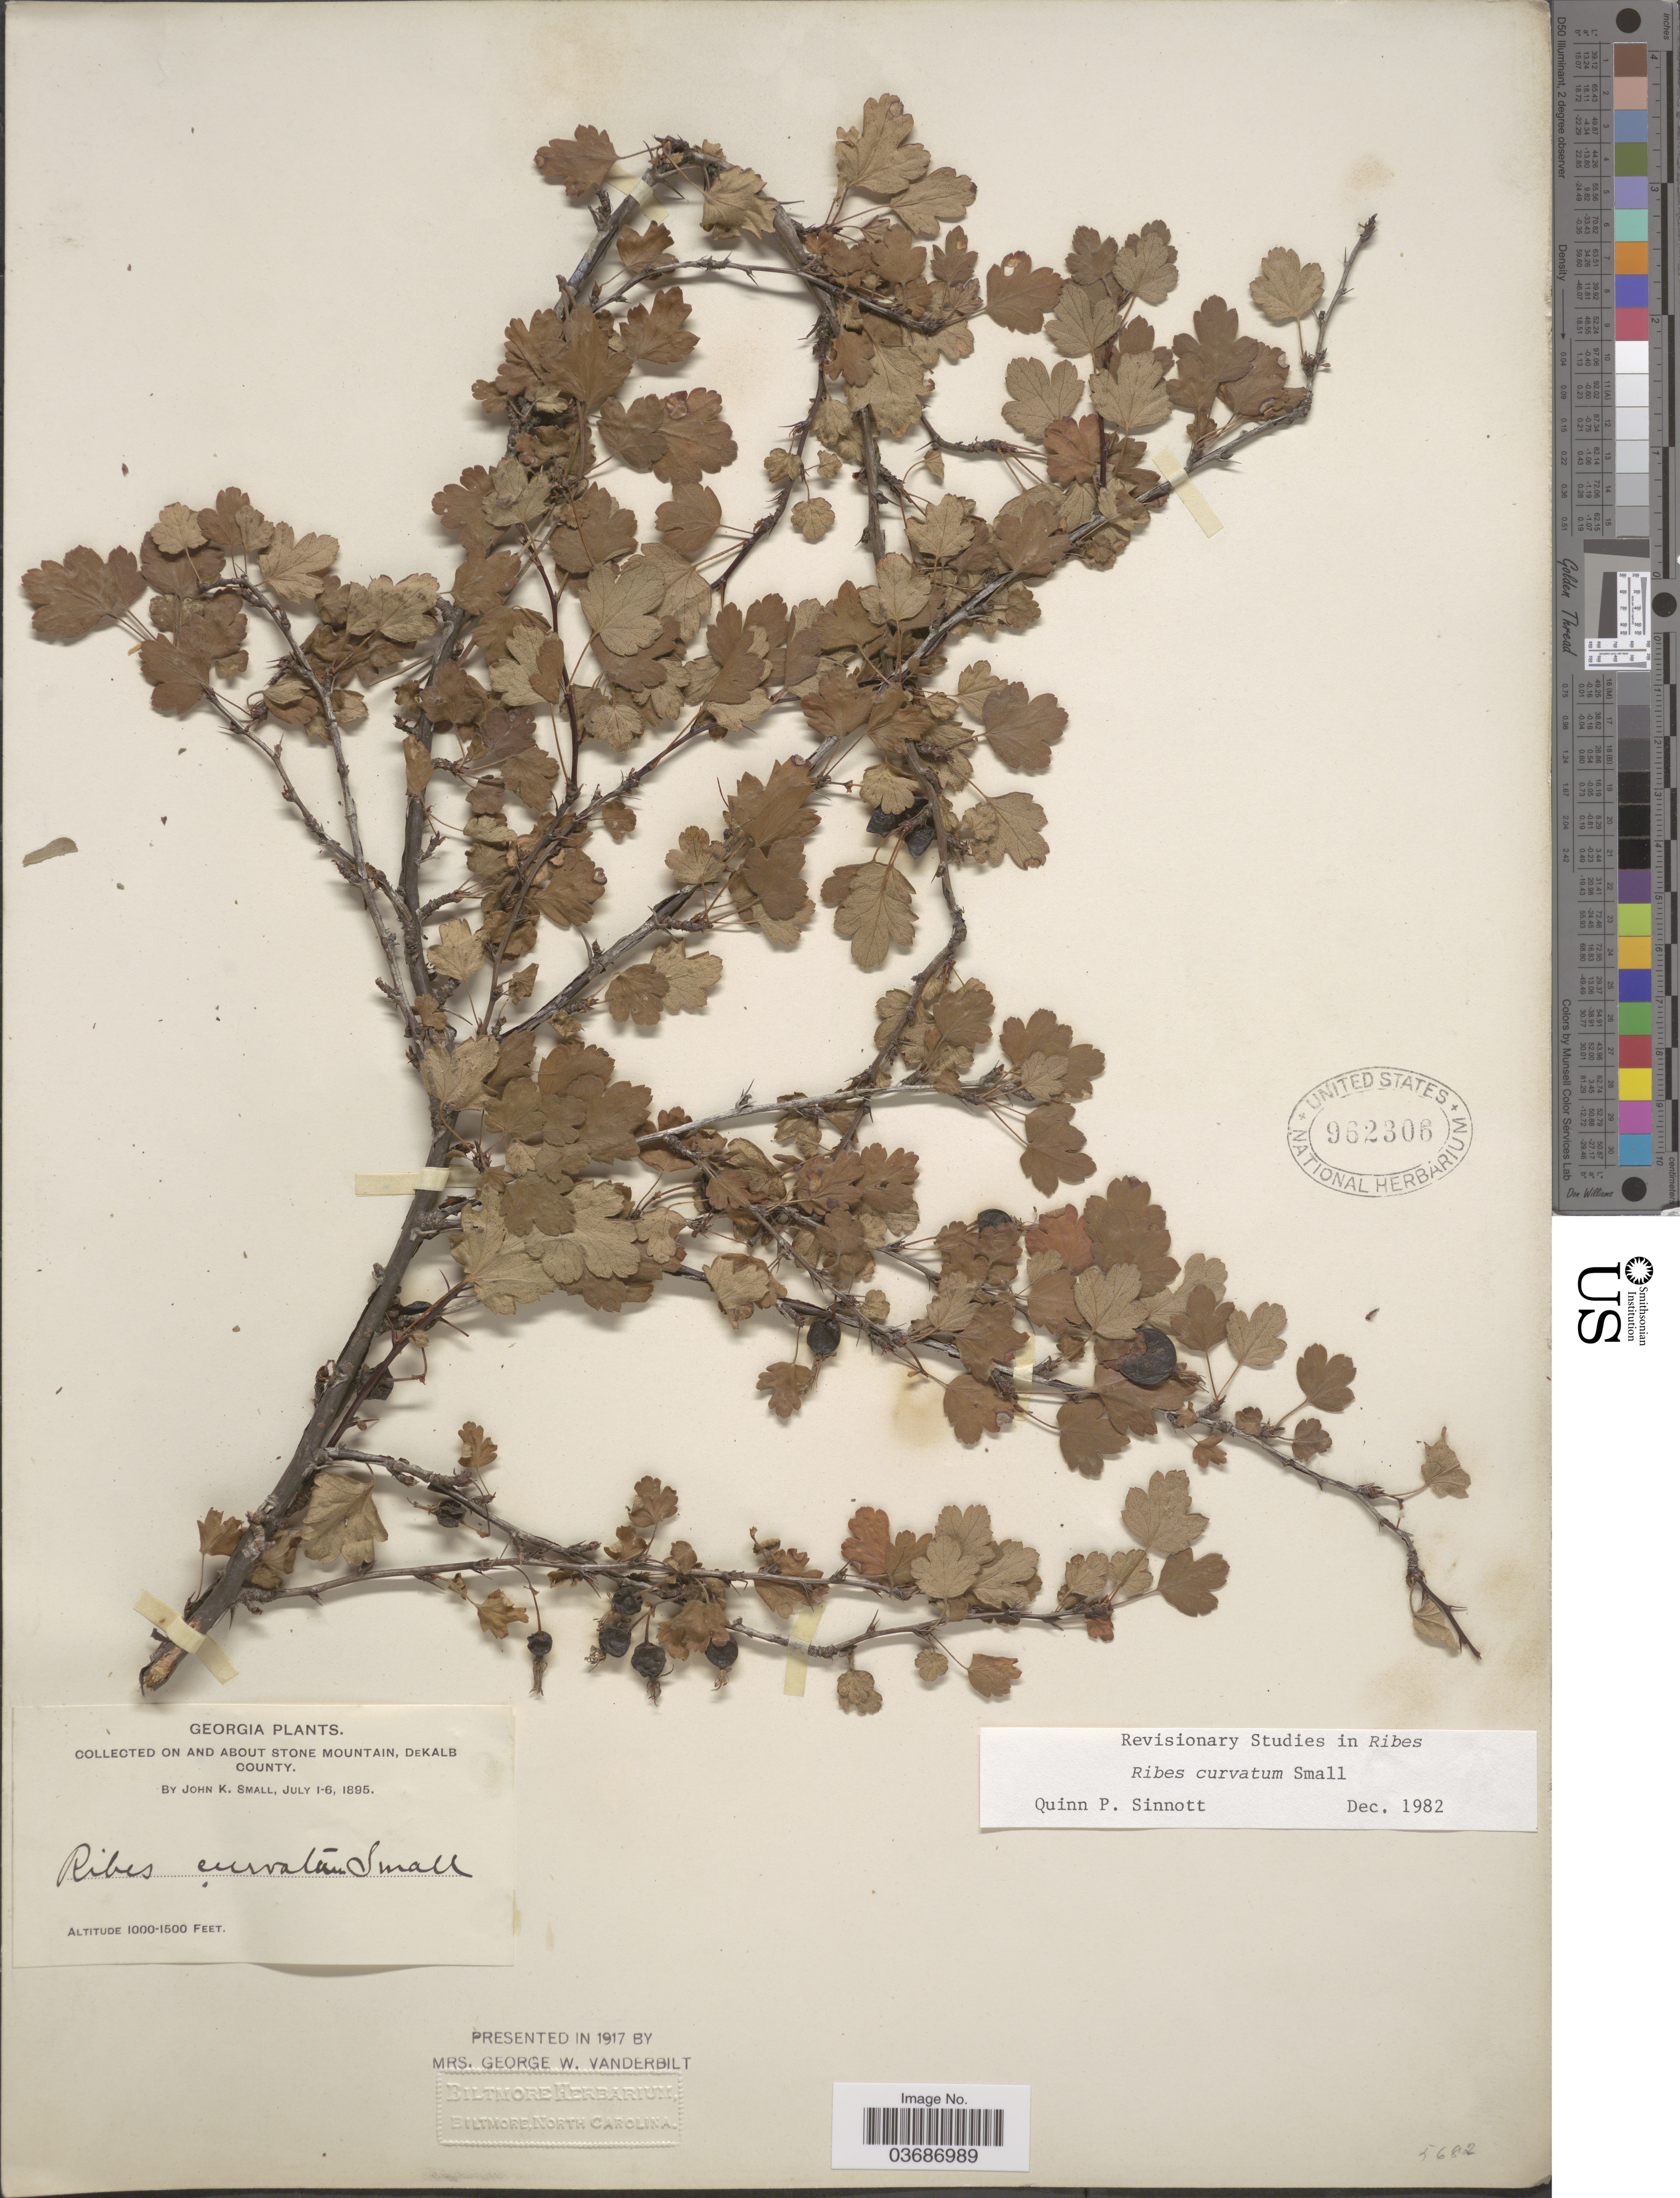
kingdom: Plantae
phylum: Tracheophyta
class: Magnoliopsida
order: Saxifragales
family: Grossulariaceae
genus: Ribes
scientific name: Ribes curvatum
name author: Small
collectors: J. K. Small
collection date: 1895-07-01/1895-07-06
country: United States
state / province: Georgia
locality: On and about Stone Mountain, DeKalb County.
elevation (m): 305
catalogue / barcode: US 962306